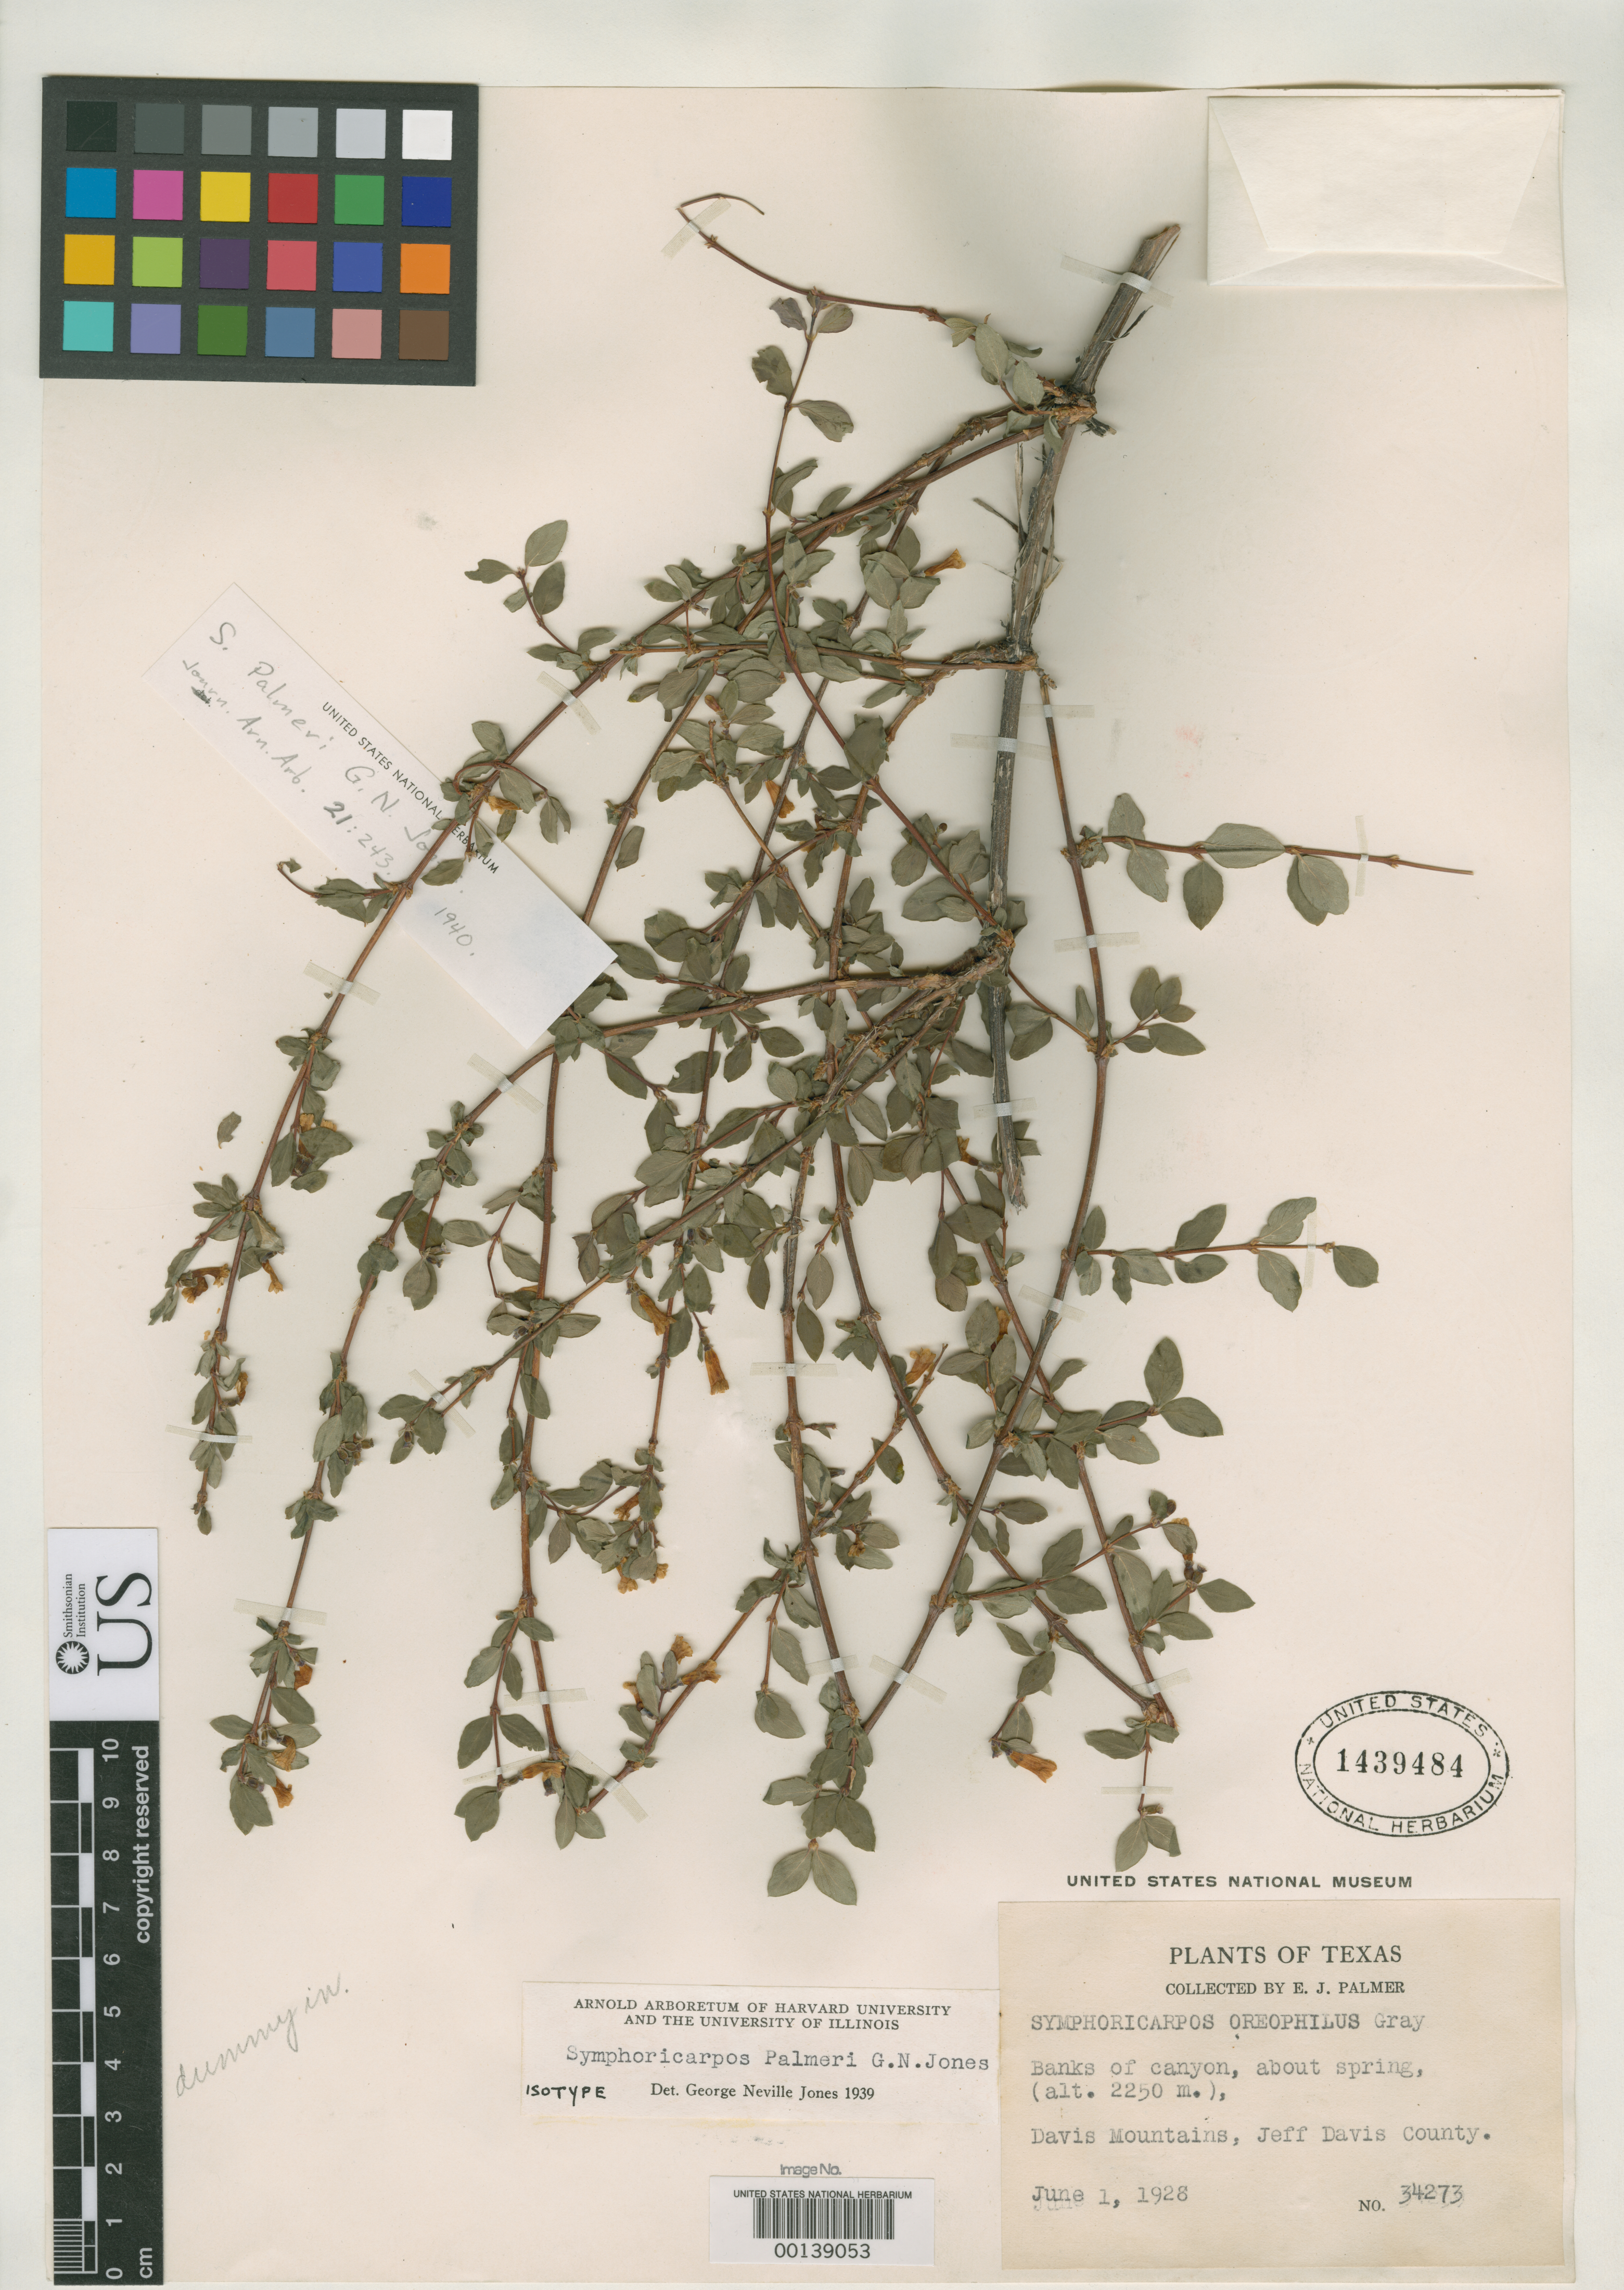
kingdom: Plantae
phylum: Tracheophyta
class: Magnoliopsida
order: Dipsacales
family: Caprifoliaceae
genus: Symphoricarpos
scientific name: Symphoricarpos palmeri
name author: G.N. Jones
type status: Isotype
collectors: E. J. Palmer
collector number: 34273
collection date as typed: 01 Jan 1928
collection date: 1928-01-01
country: United States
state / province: Texas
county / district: Jeff Davis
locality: Davis Mountains.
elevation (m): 2250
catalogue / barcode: US 1439484